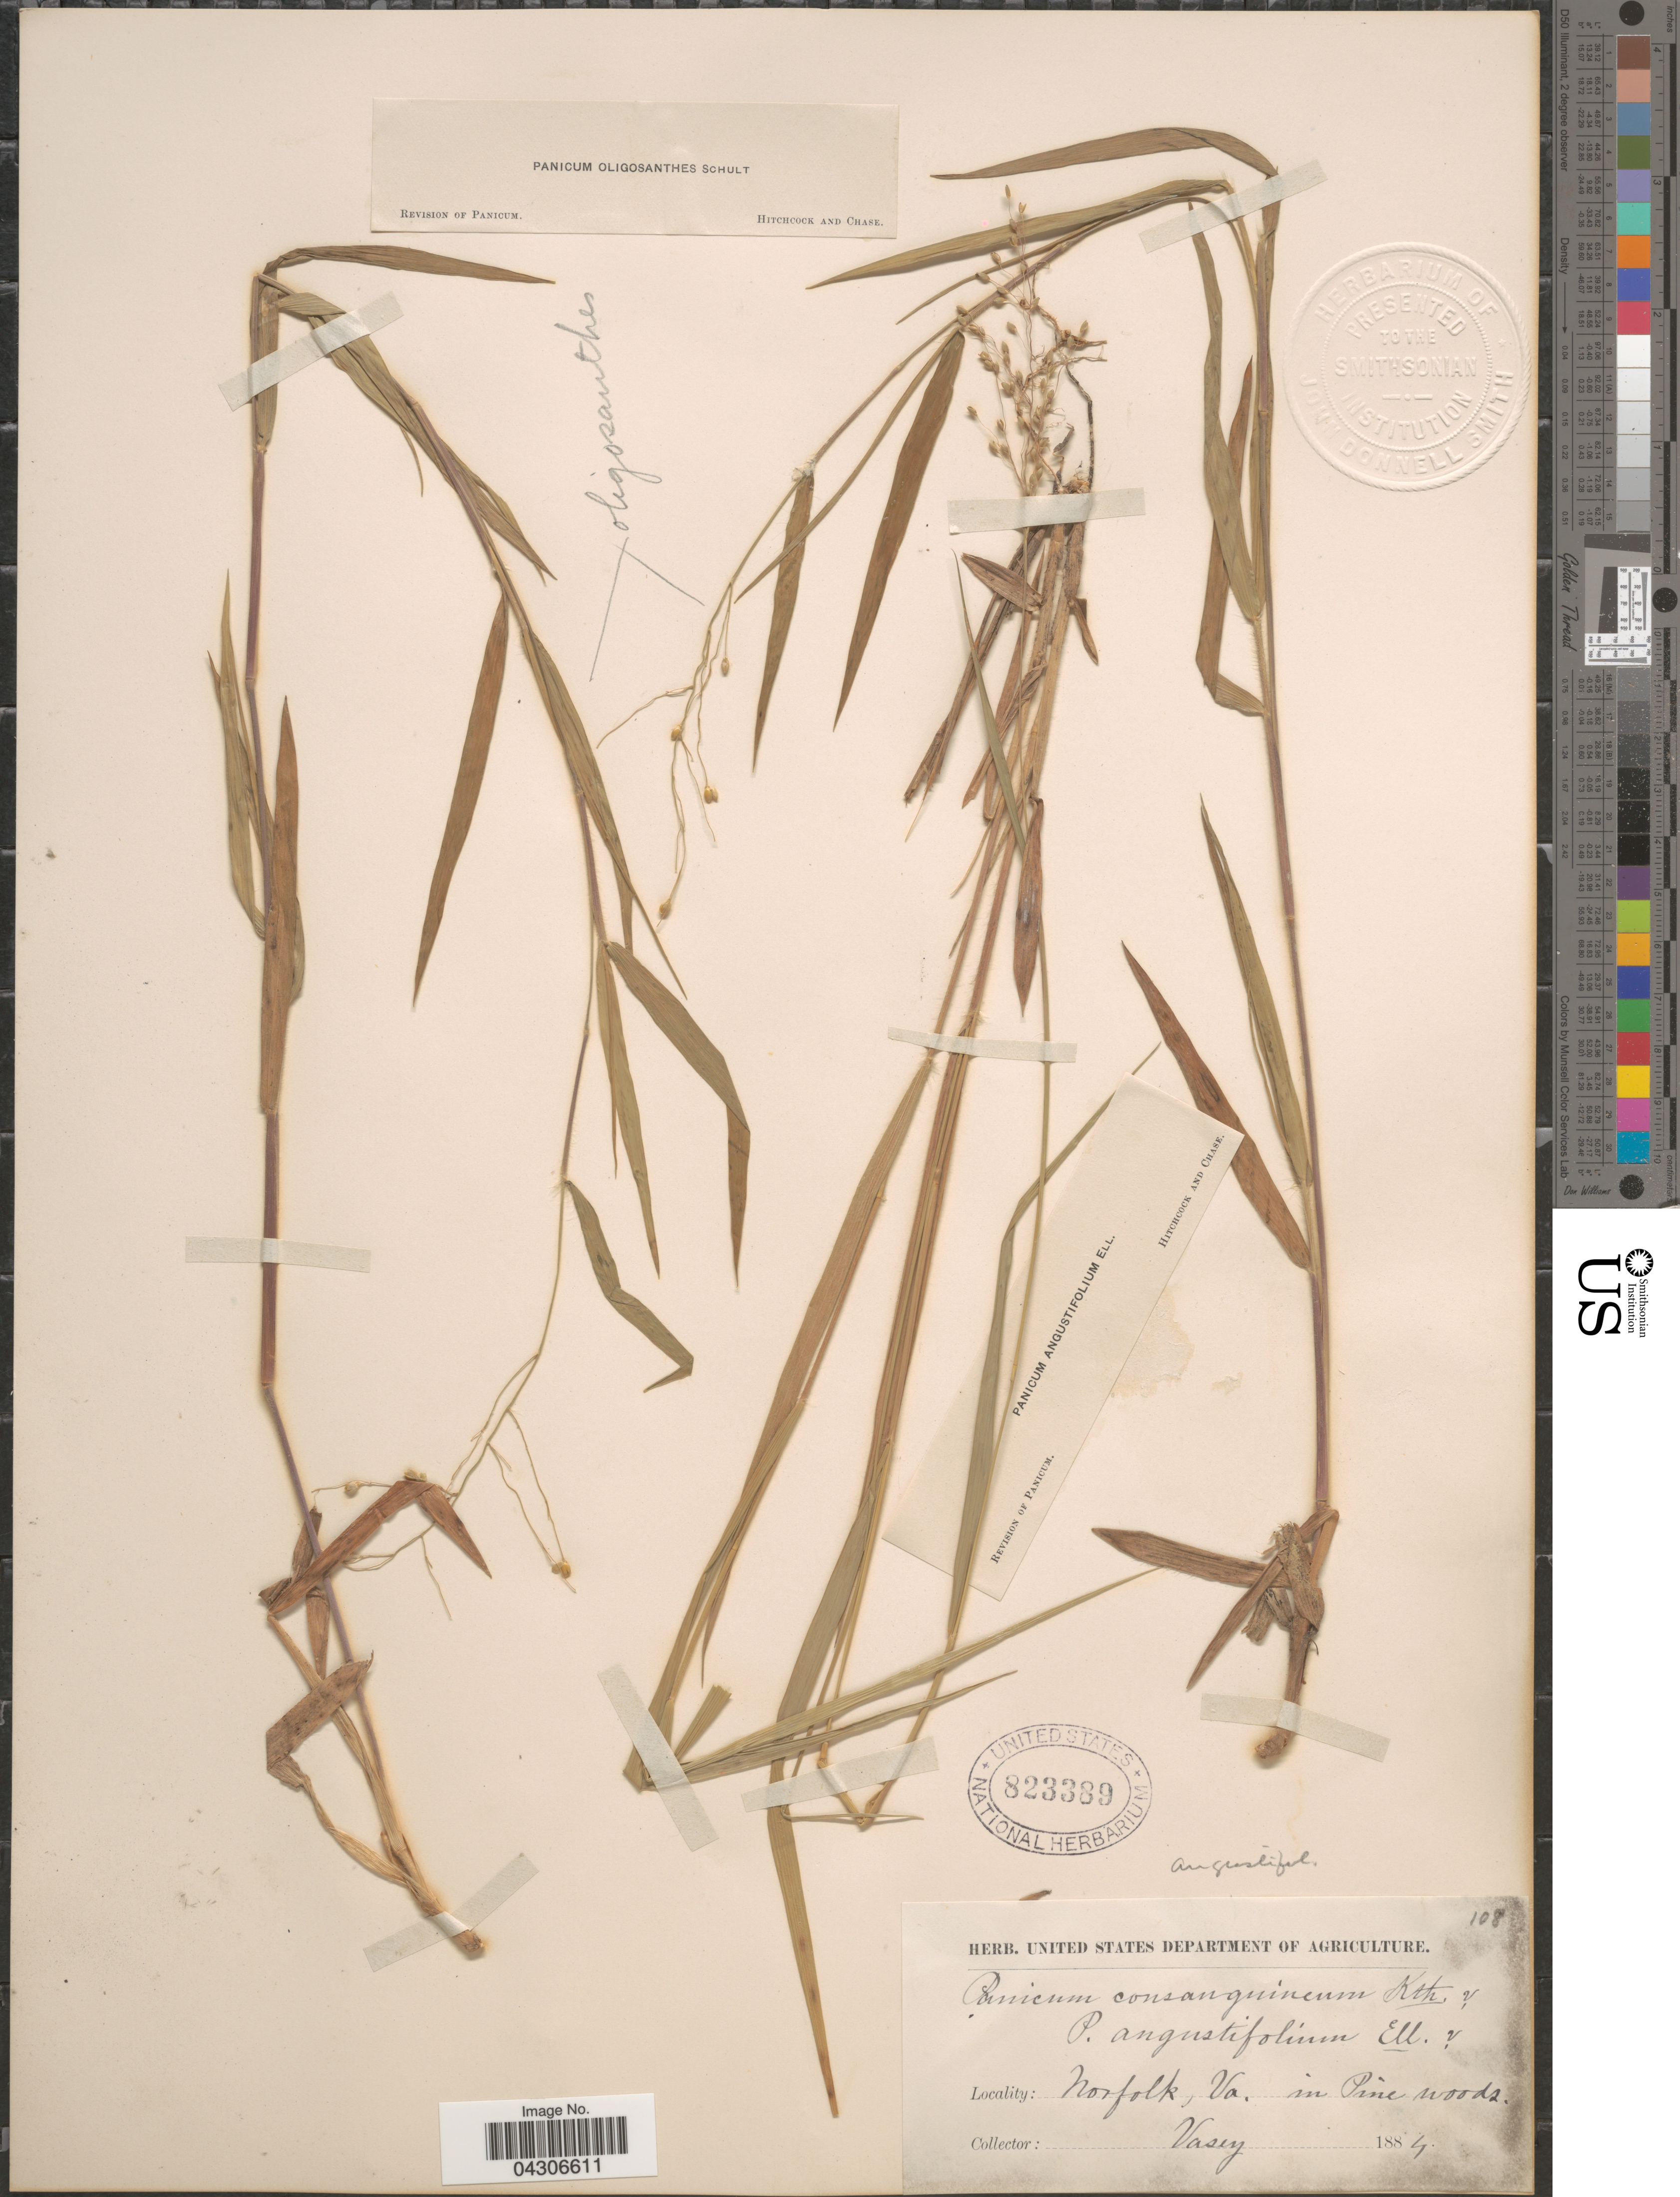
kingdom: Plantae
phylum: Tracheophyta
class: Liliopsida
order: Poales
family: Poaceae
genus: Dichanthelium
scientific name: Dichanthelium aciculare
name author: (Desv. ex Poir.) Gould & C.A. Clark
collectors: Vasey, --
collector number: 108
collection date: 1884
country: United States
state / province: Virginia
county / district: City of Norfolk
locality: Norfolk. In Pine woods.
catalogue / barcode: US 823389